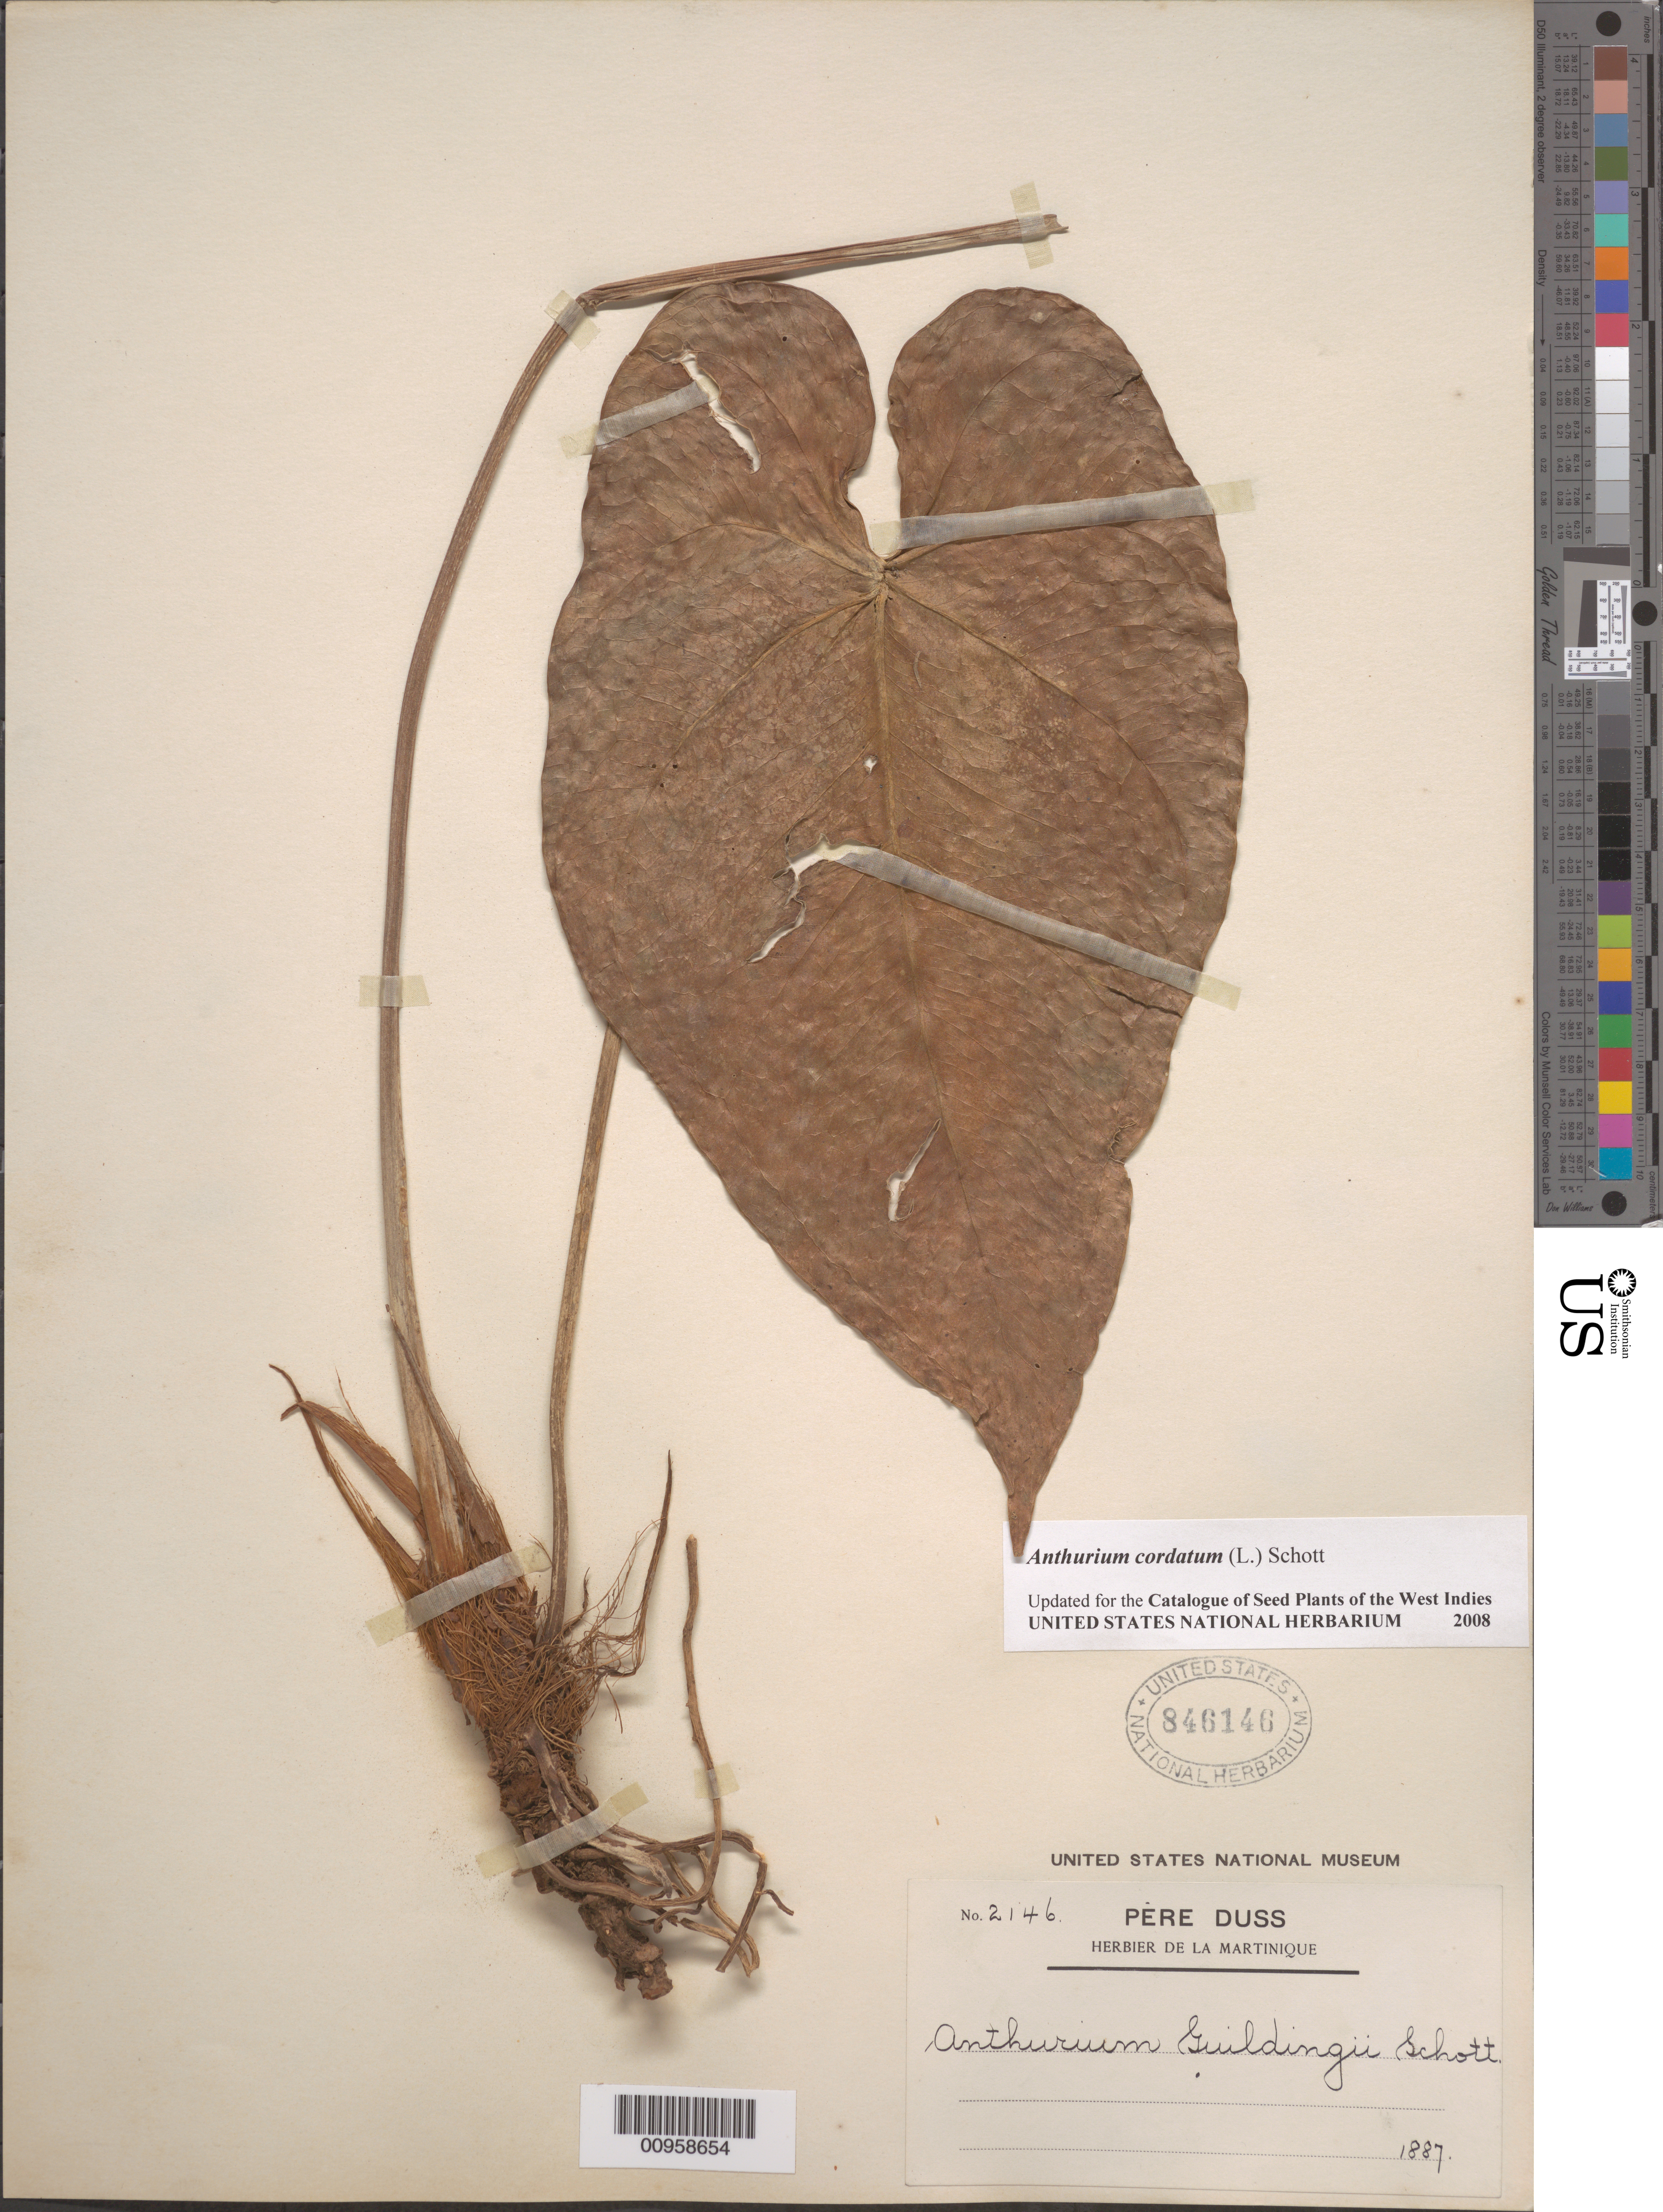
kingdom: Plantae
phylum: Tracheophyta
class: Liliopsida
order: Alismatales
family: Araceae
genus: Anthurium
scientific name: Anthurium cordatum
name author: (L.) Schott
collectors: Père Duss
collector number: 2146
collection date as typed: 1887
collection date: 1887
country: Martinique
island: Martinique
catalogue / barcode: US 846146